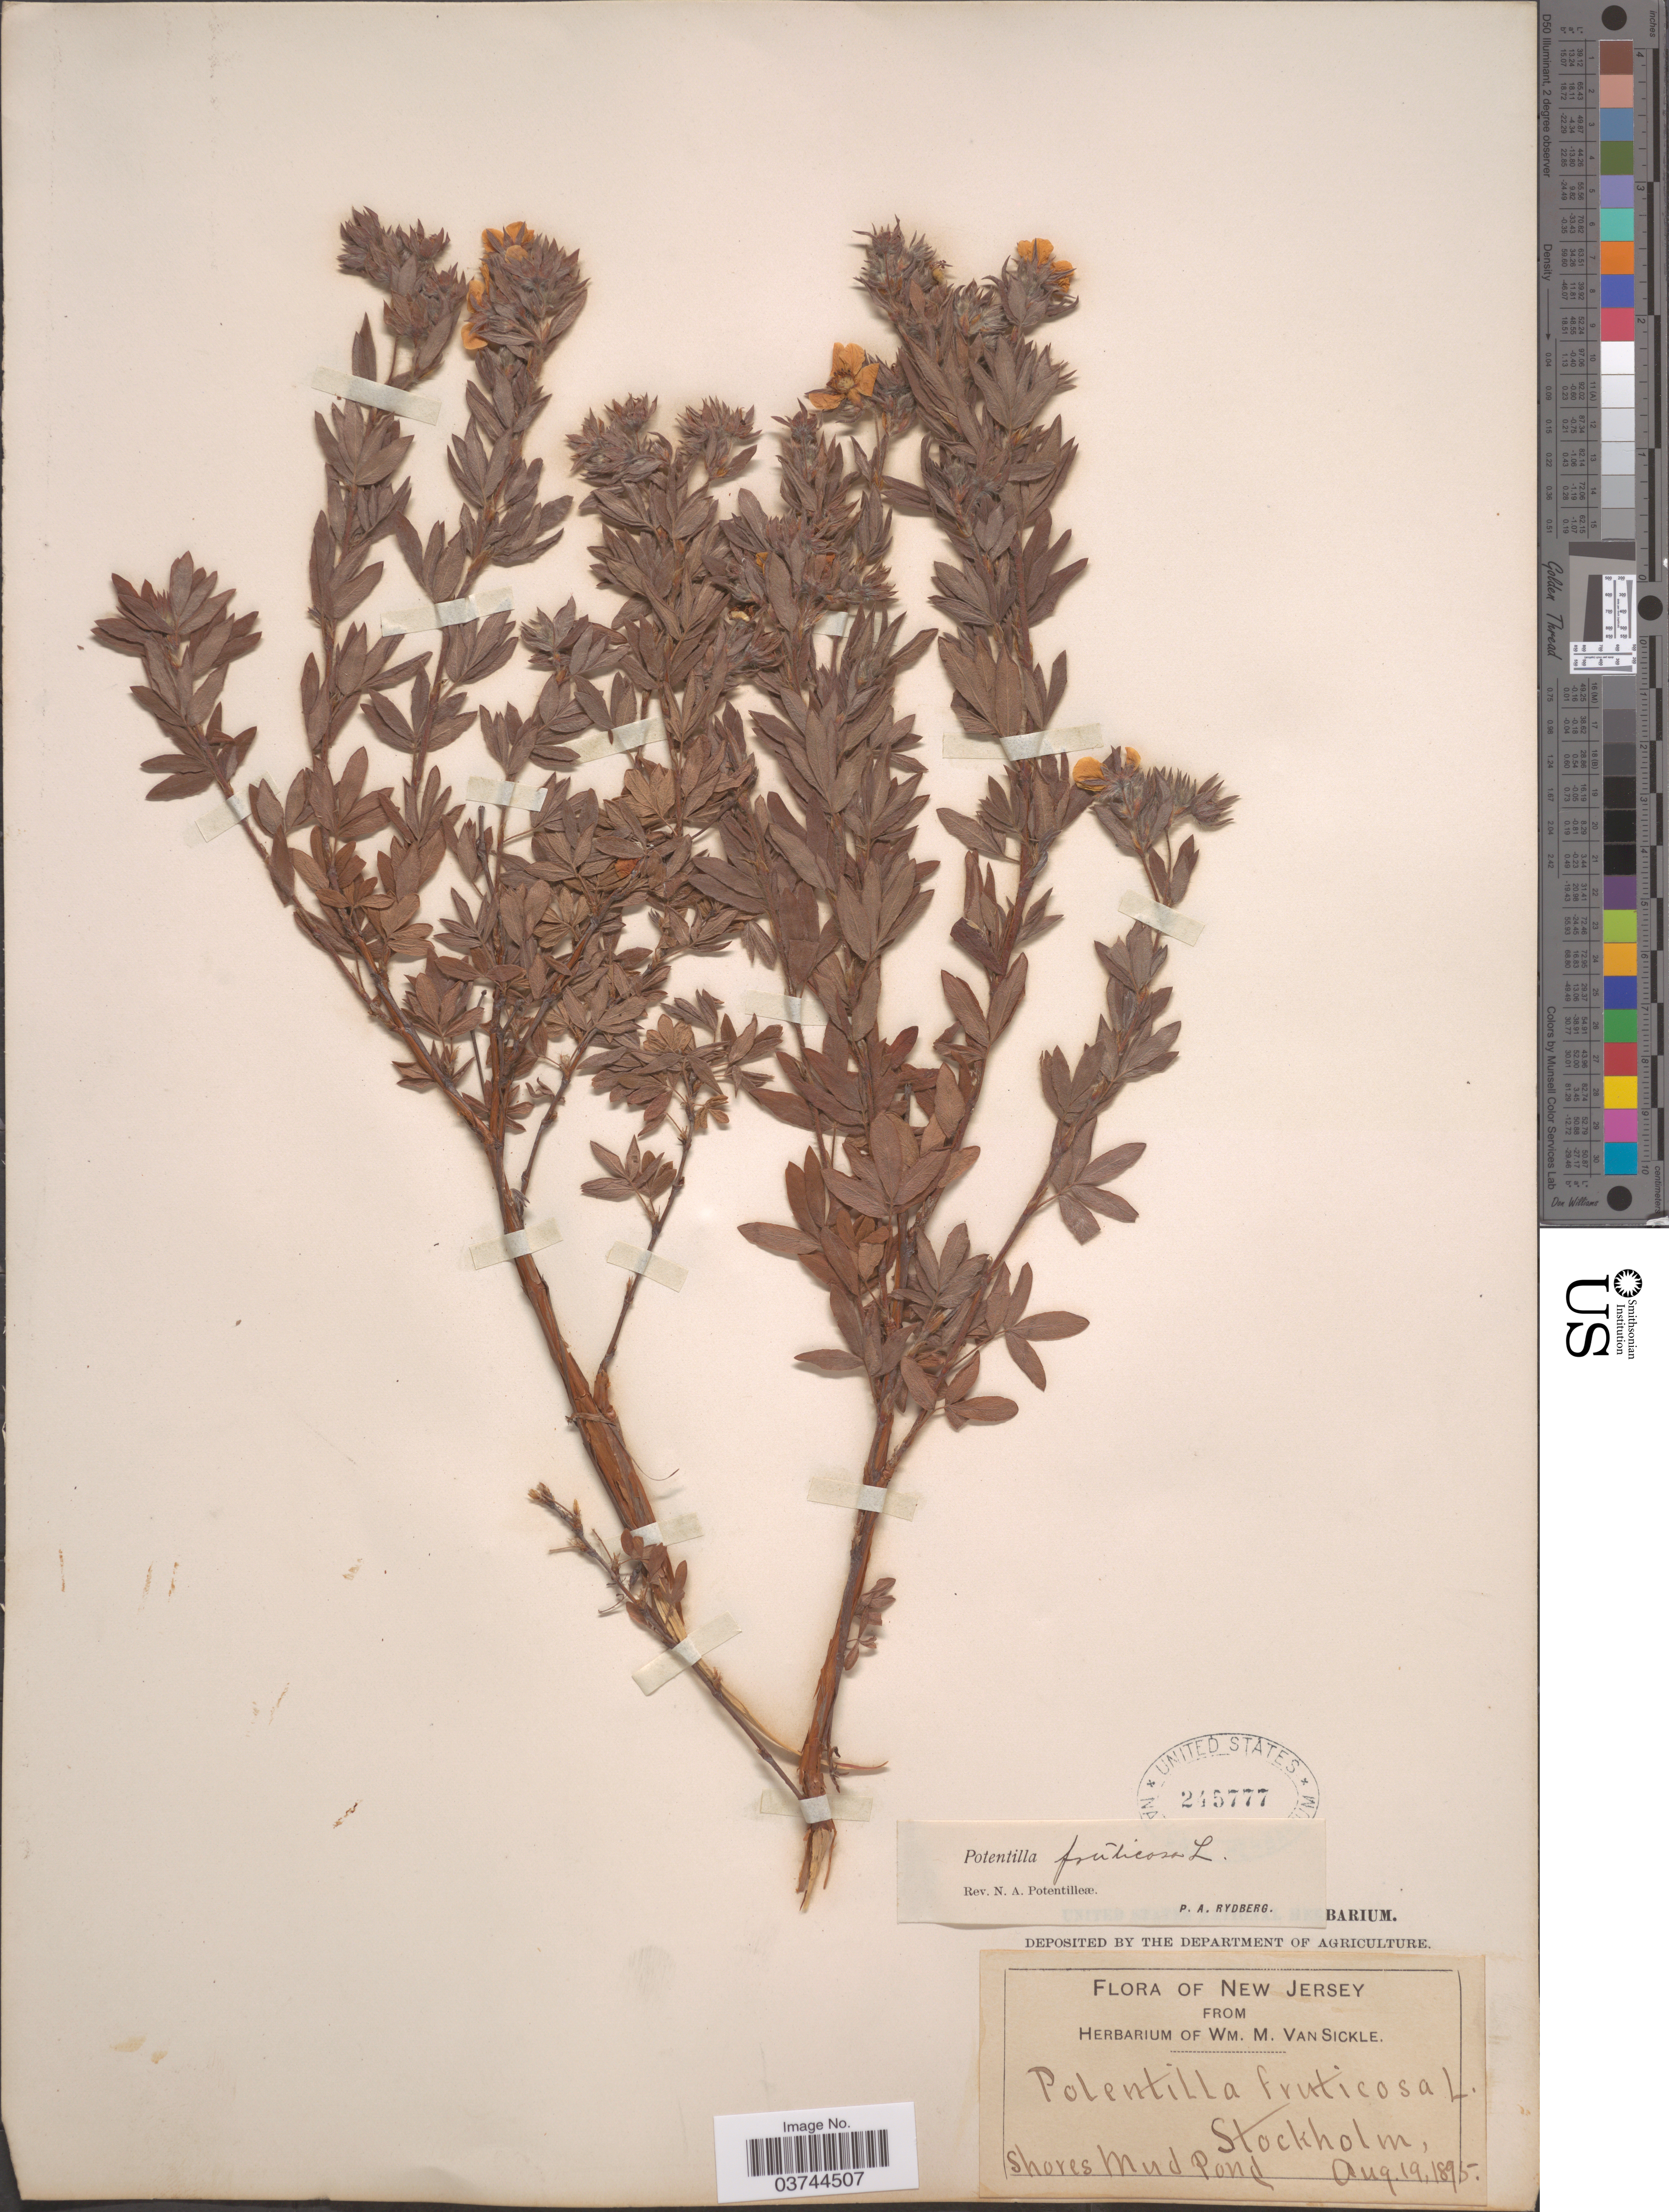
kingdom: Plantae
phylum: Tracheophyta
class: Magnoliopsida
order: Rosales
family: Rosaceae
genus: Dasiphora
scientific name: Dasiphora fruticosa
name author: (L.) Rydb.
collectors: ex herb. Wm. M. Van Sickle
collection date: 1895-08-19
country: United States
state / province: New Jersey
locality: Stockholm.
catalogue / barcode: US 245777